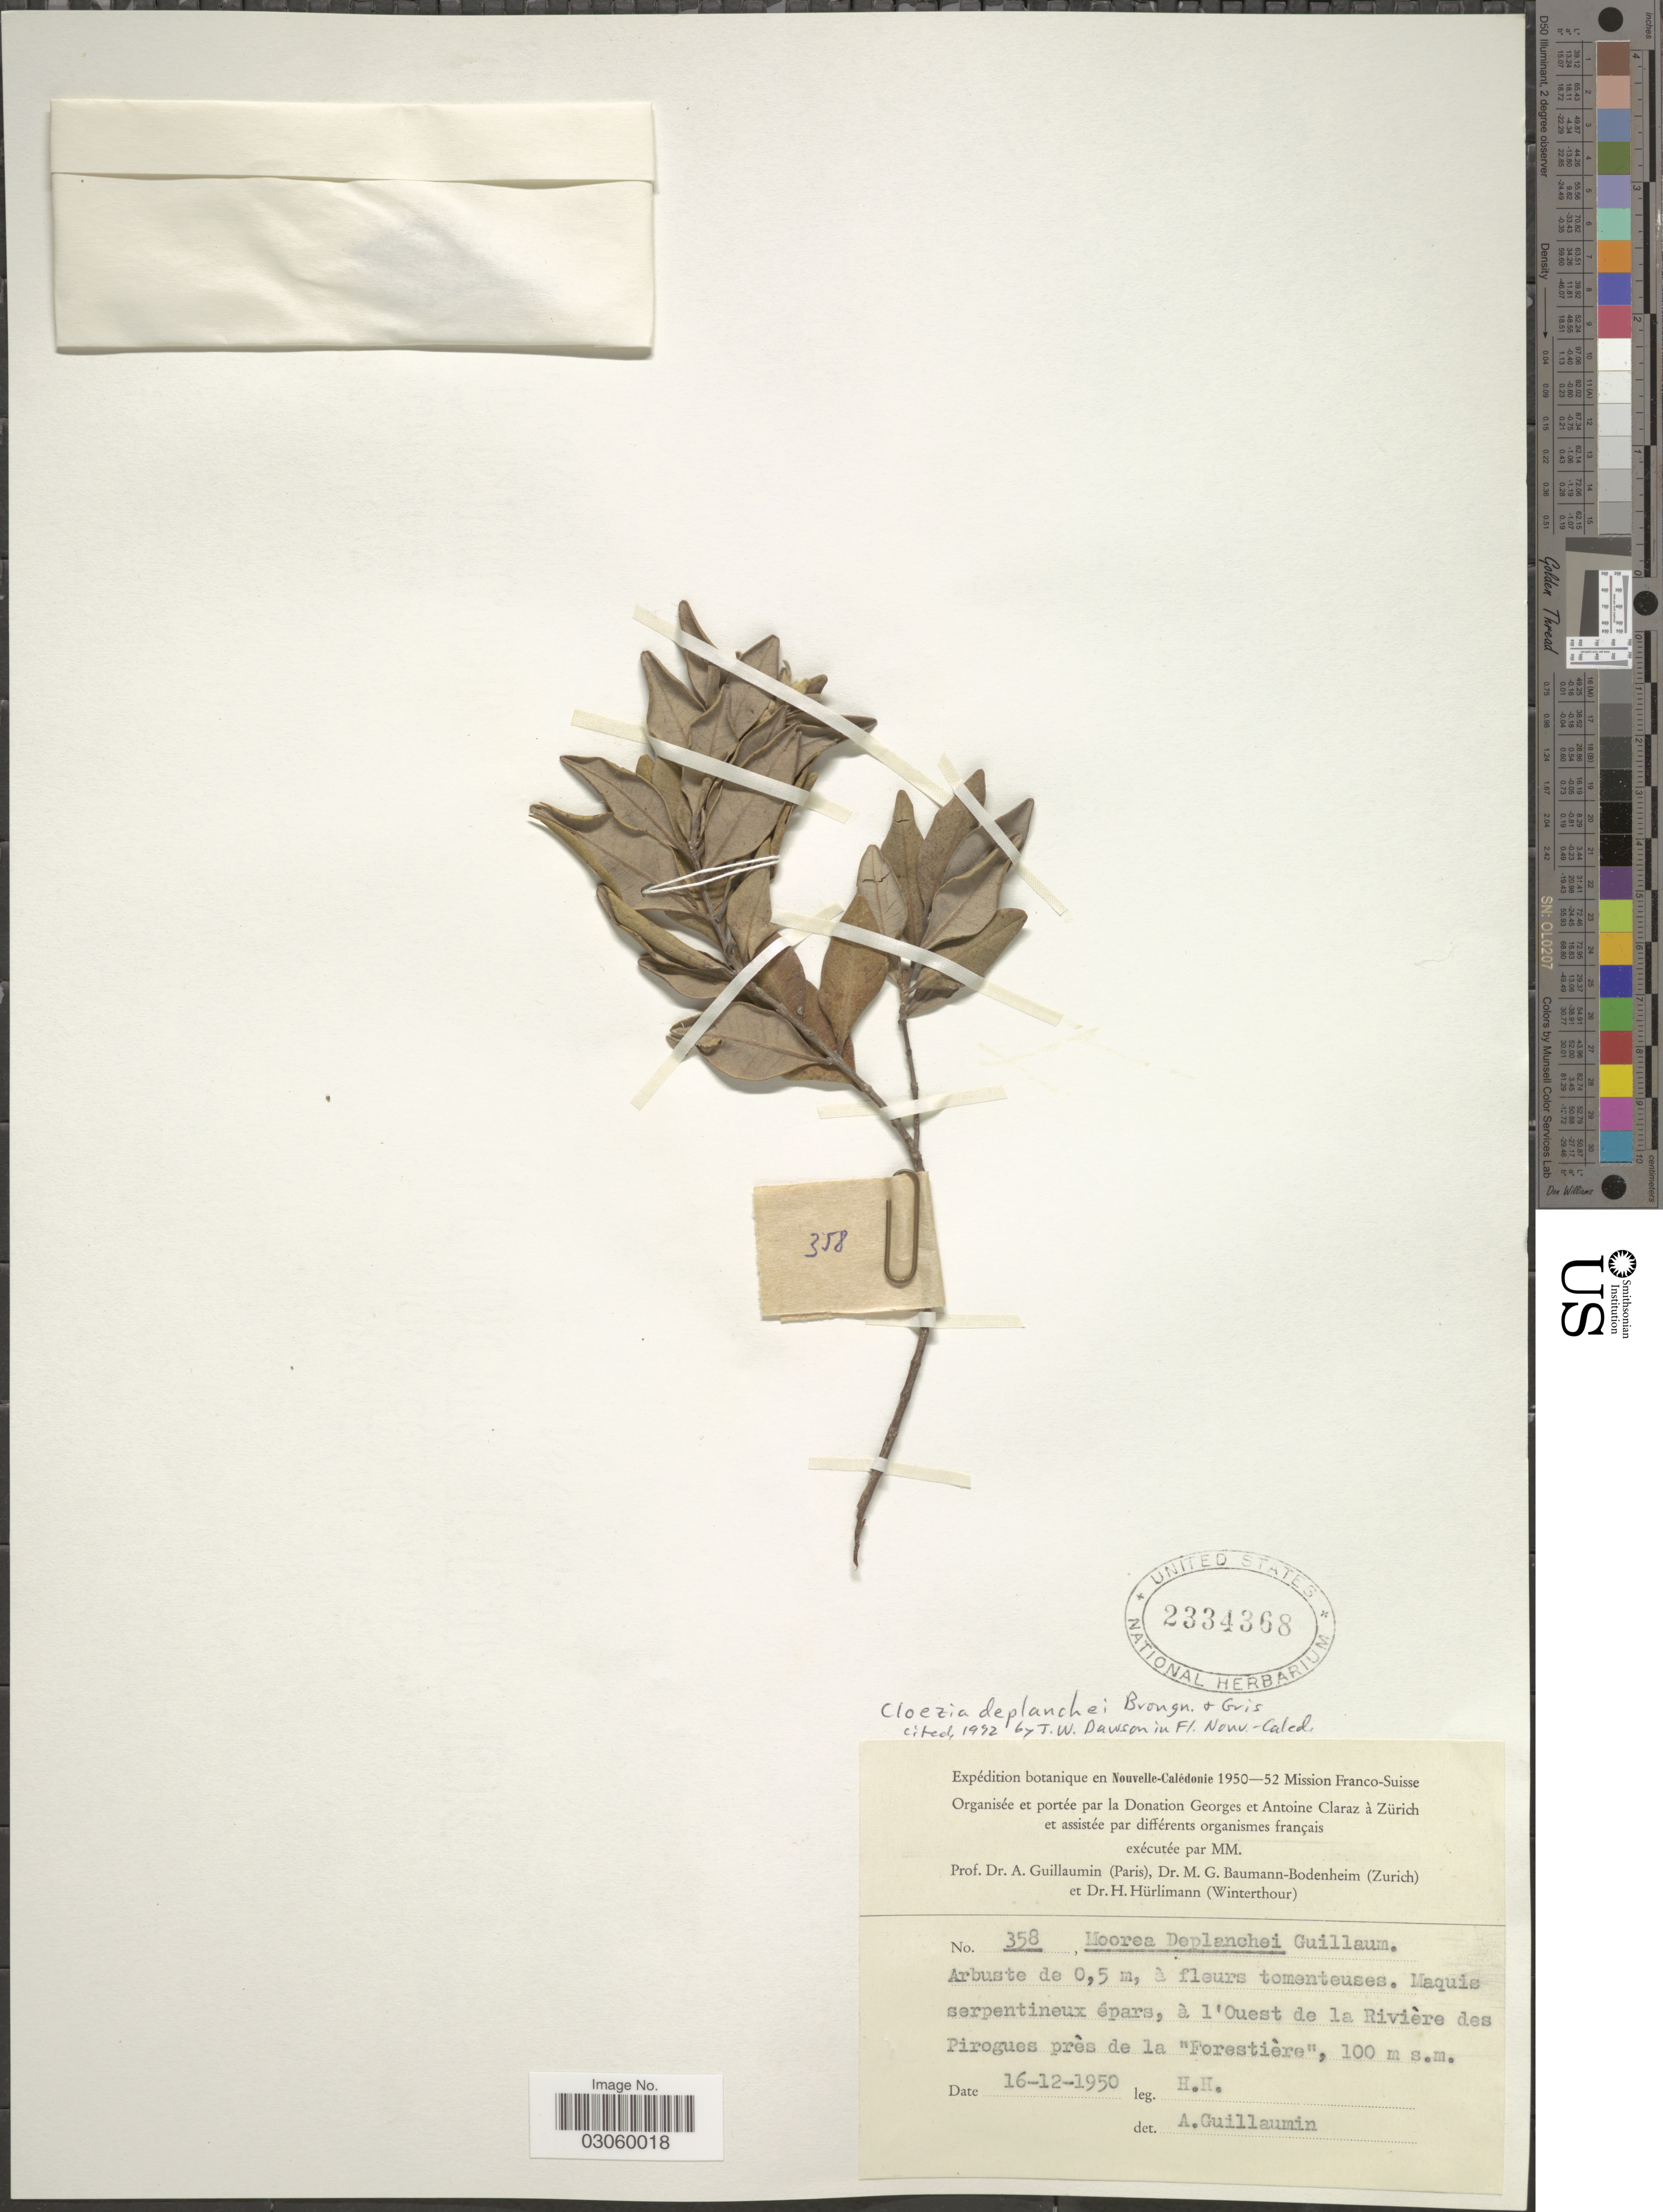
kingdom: Plantae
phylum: Tracheophyta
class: Magnoliopsida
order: Myrtales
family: Myrtaceae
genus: Cloezia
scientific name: Cloezia deplanchei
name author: Brongn. & Gris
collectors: H. Hürlimann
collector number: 358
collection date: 1950-12-16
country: New Caledonia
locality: Nouvelle-Calédonie, Maquis serpentineux épars, à l'Ouest de la Rivière des Pirogues près de la "Forestière".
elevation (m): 100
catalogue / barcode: US 2334368